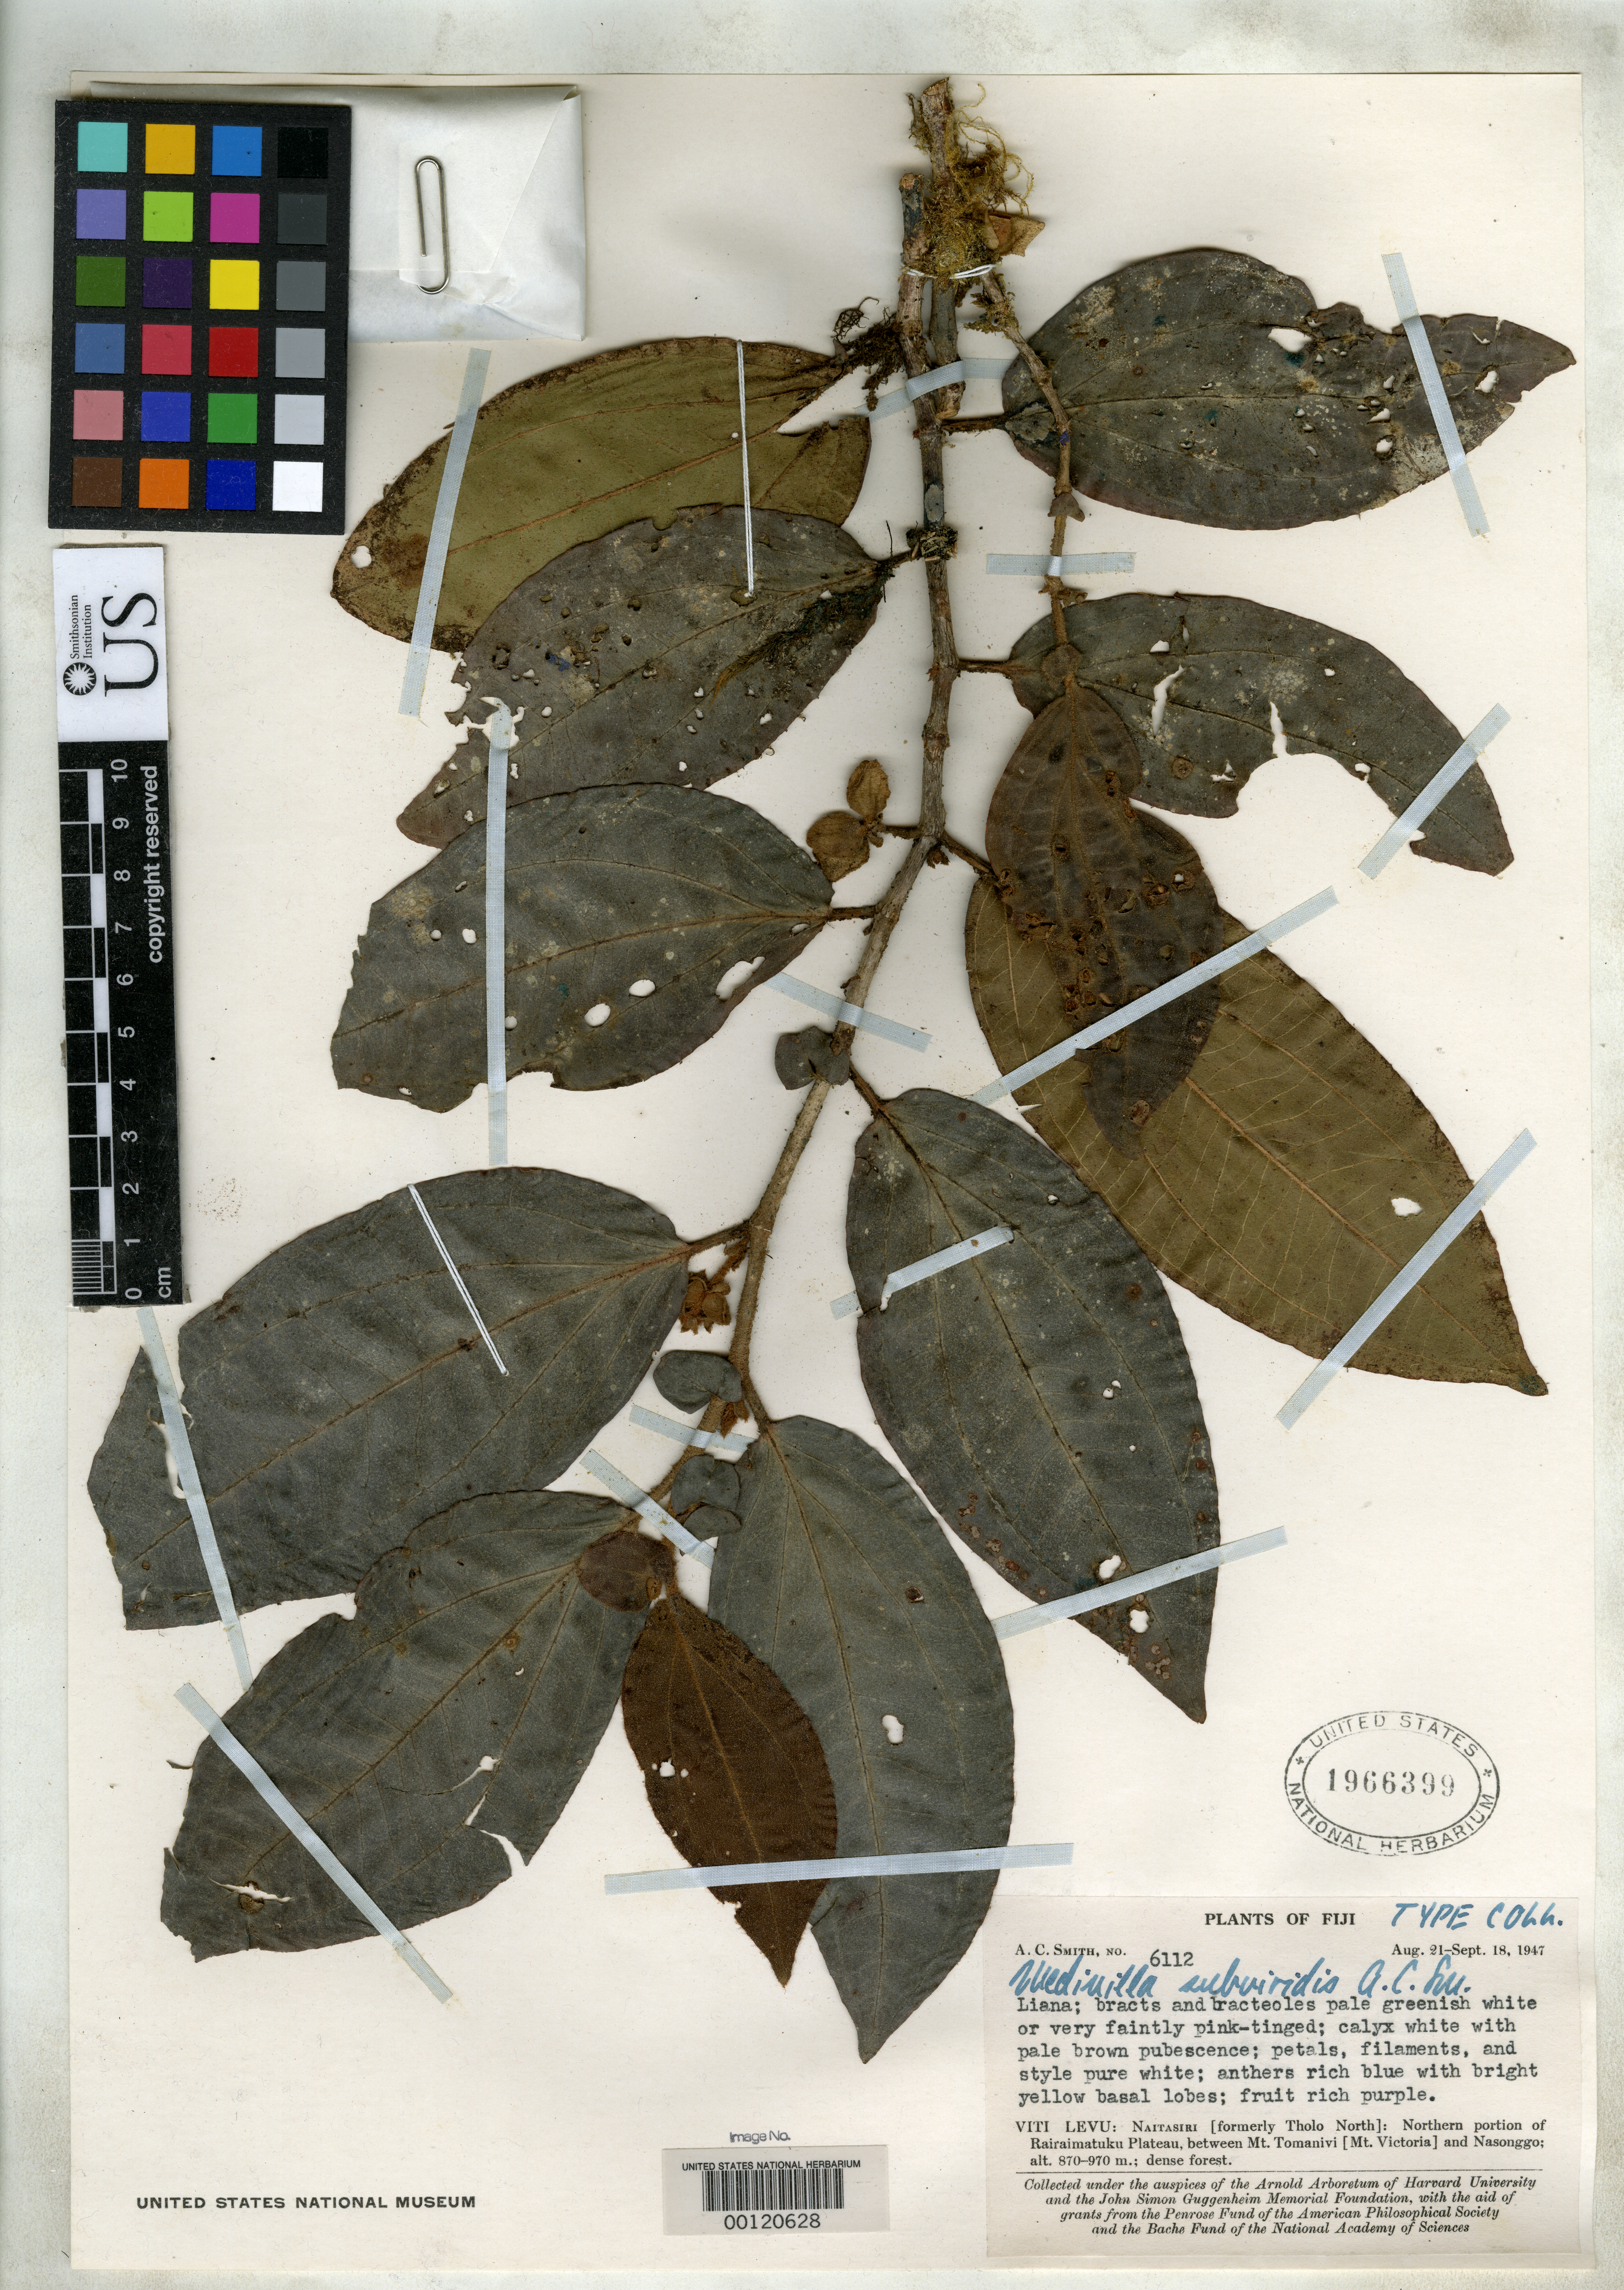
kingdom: Plantae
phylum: Tracheophyta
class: Magnoliopsida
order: Myrtales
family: Melastomataceae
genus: Medinilla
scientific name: Medinilla subviridis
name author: A.C. Sm.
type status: Isotype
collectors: A. C. Smith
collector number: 6112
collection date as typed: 18 Sep 1947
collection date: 1947-09-18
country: Fiji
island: Viti Levu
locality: Natasiri, N portion of Rairaimatuku plateau, between Mt. Tomaniui (Mt. Victoria) & Nasongo. [Viti Levu Group]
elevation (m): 870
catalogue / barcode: US 1966399